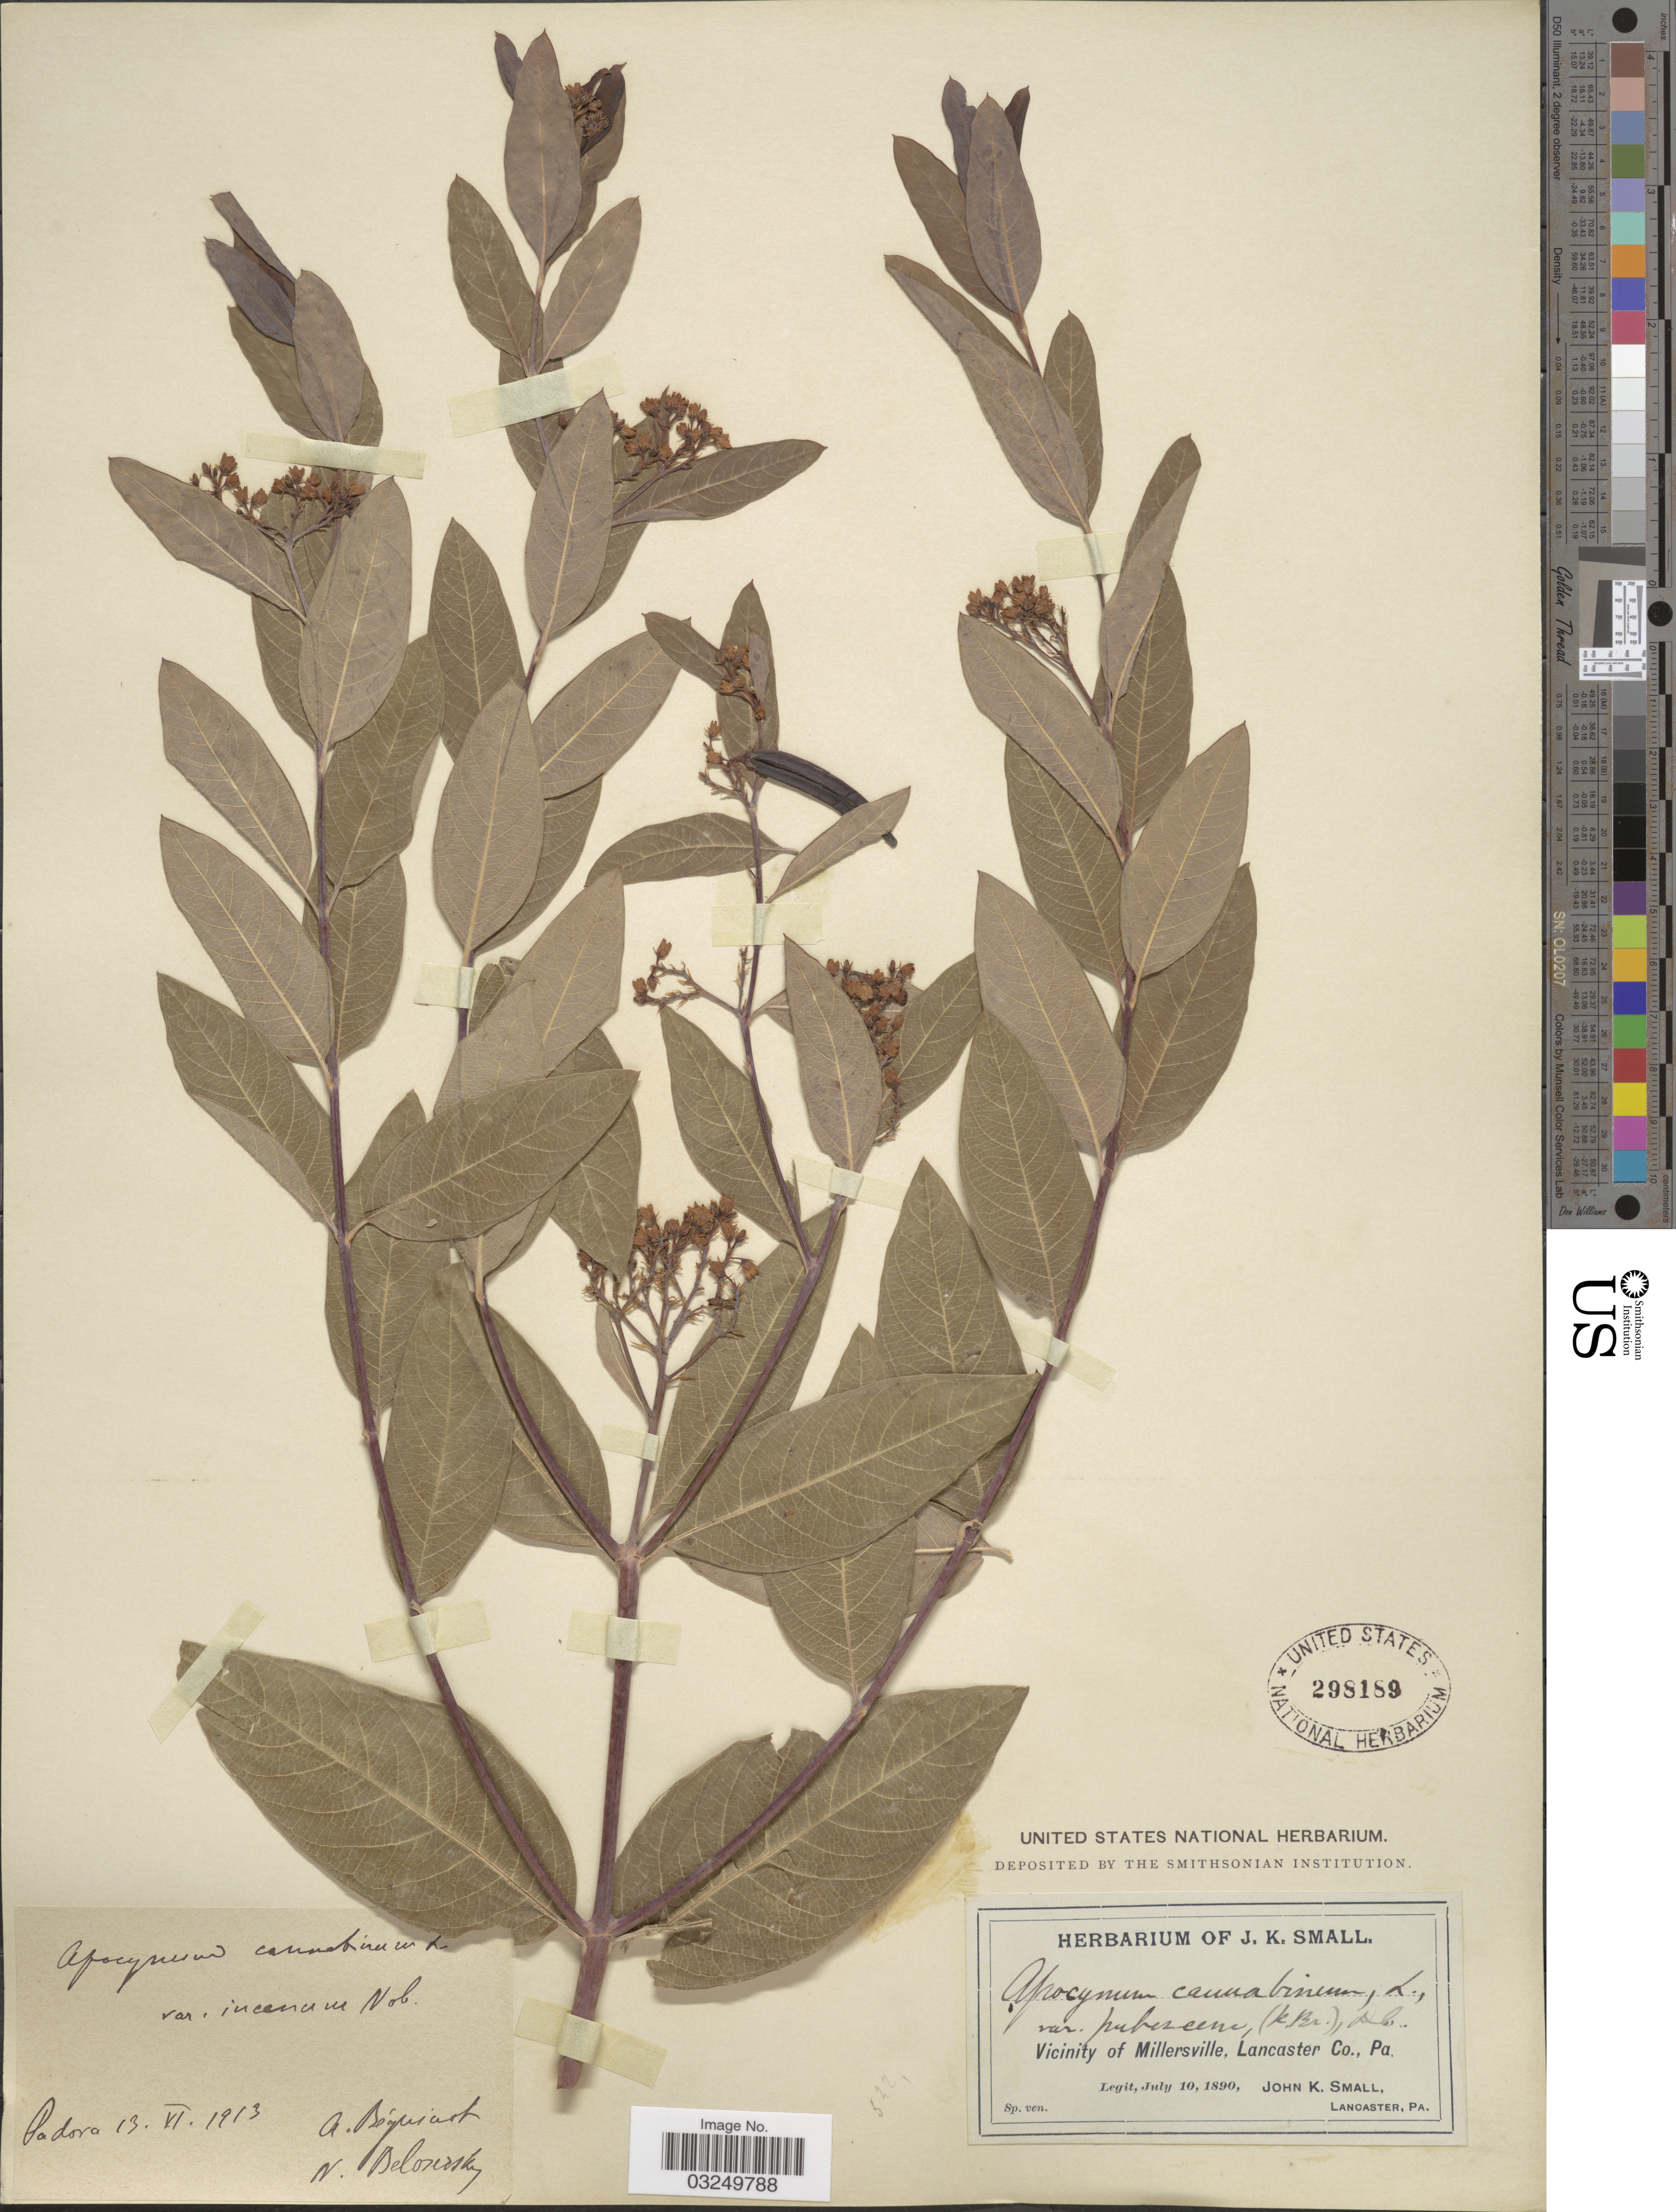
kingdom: Plantae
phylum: Tracheophyta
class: Magnoliopsida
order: Gentianales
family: Apocynaceae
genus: Apocynum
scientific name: Apocynum cannabinum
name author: L.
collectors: J. K. Small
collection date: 1890-07-10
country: United States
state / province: Pennsylvania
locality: Vicinity of Millersville, Lancaster Co.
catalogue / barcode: US 298189